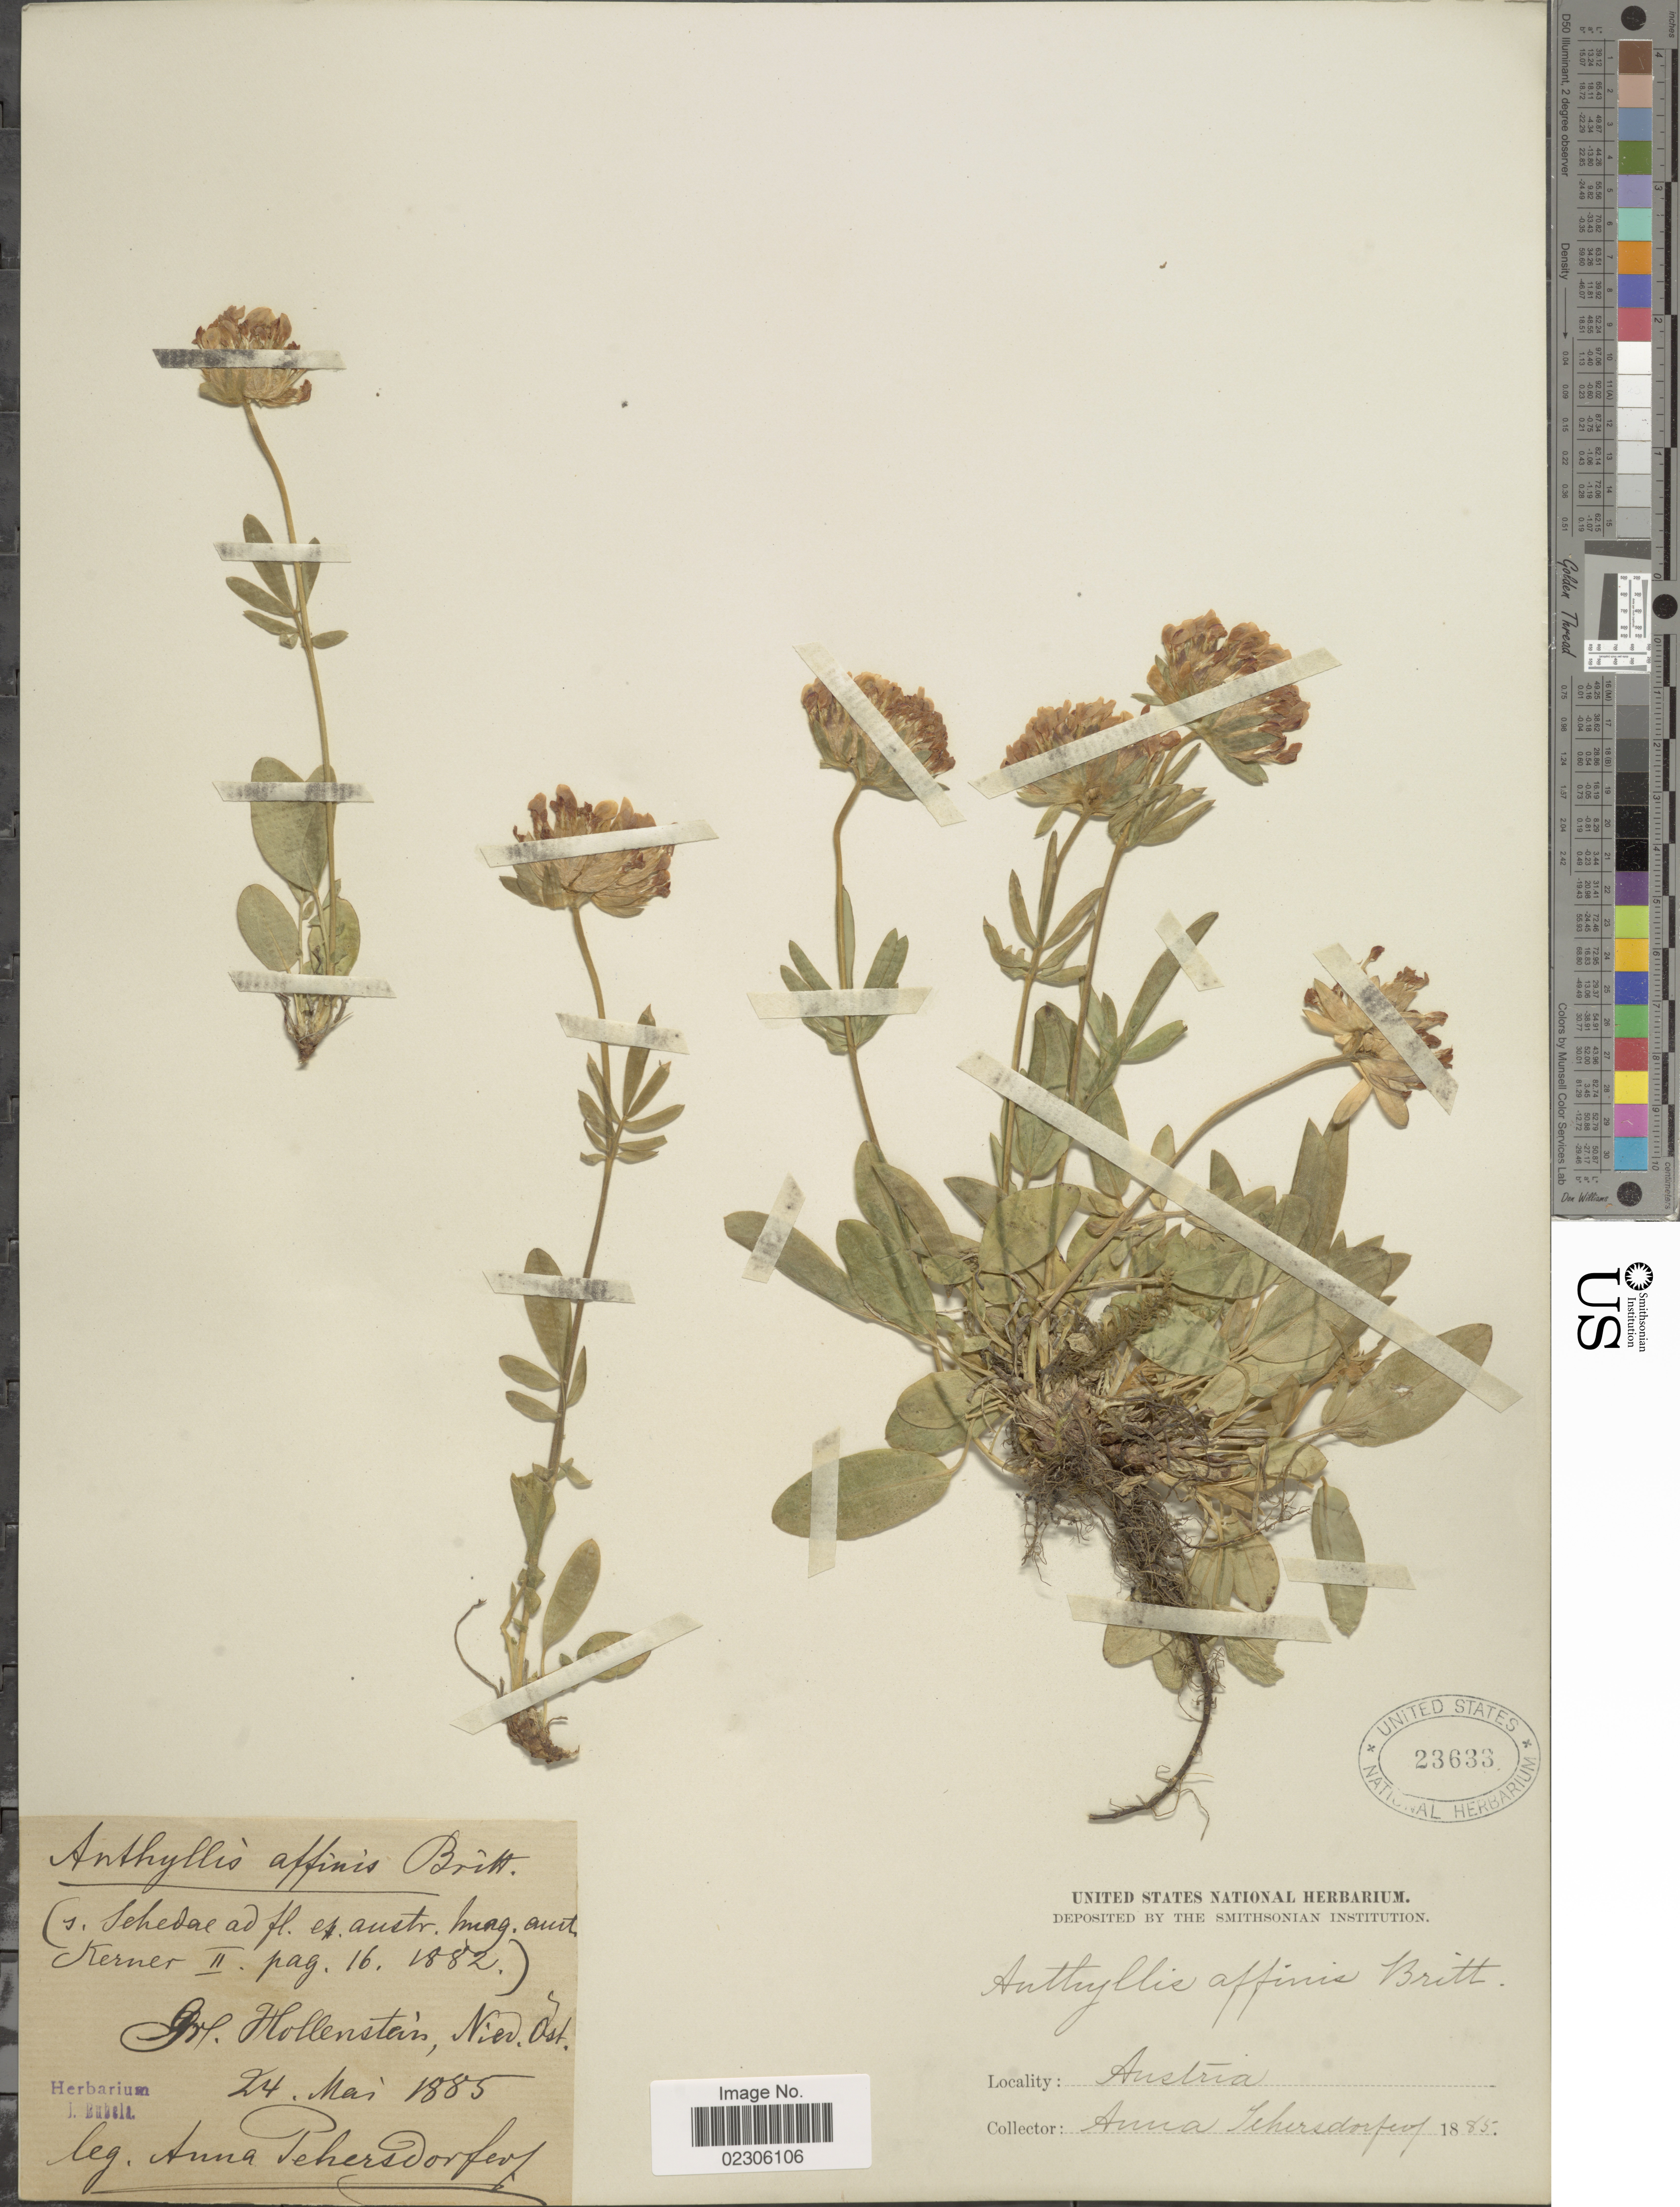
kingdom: Plantae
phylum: Tracheophyta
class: Magnoliopsida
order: Fabales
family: Fabaceae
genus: Anthyllis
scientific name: Anthyllis vulneraria subsp. carpatica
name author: Nyman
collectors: A. Pehersdorfer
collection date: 1885-05-24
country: Austria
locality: Gr. Hollenstein, Nid Ost.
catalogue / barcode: US 23633